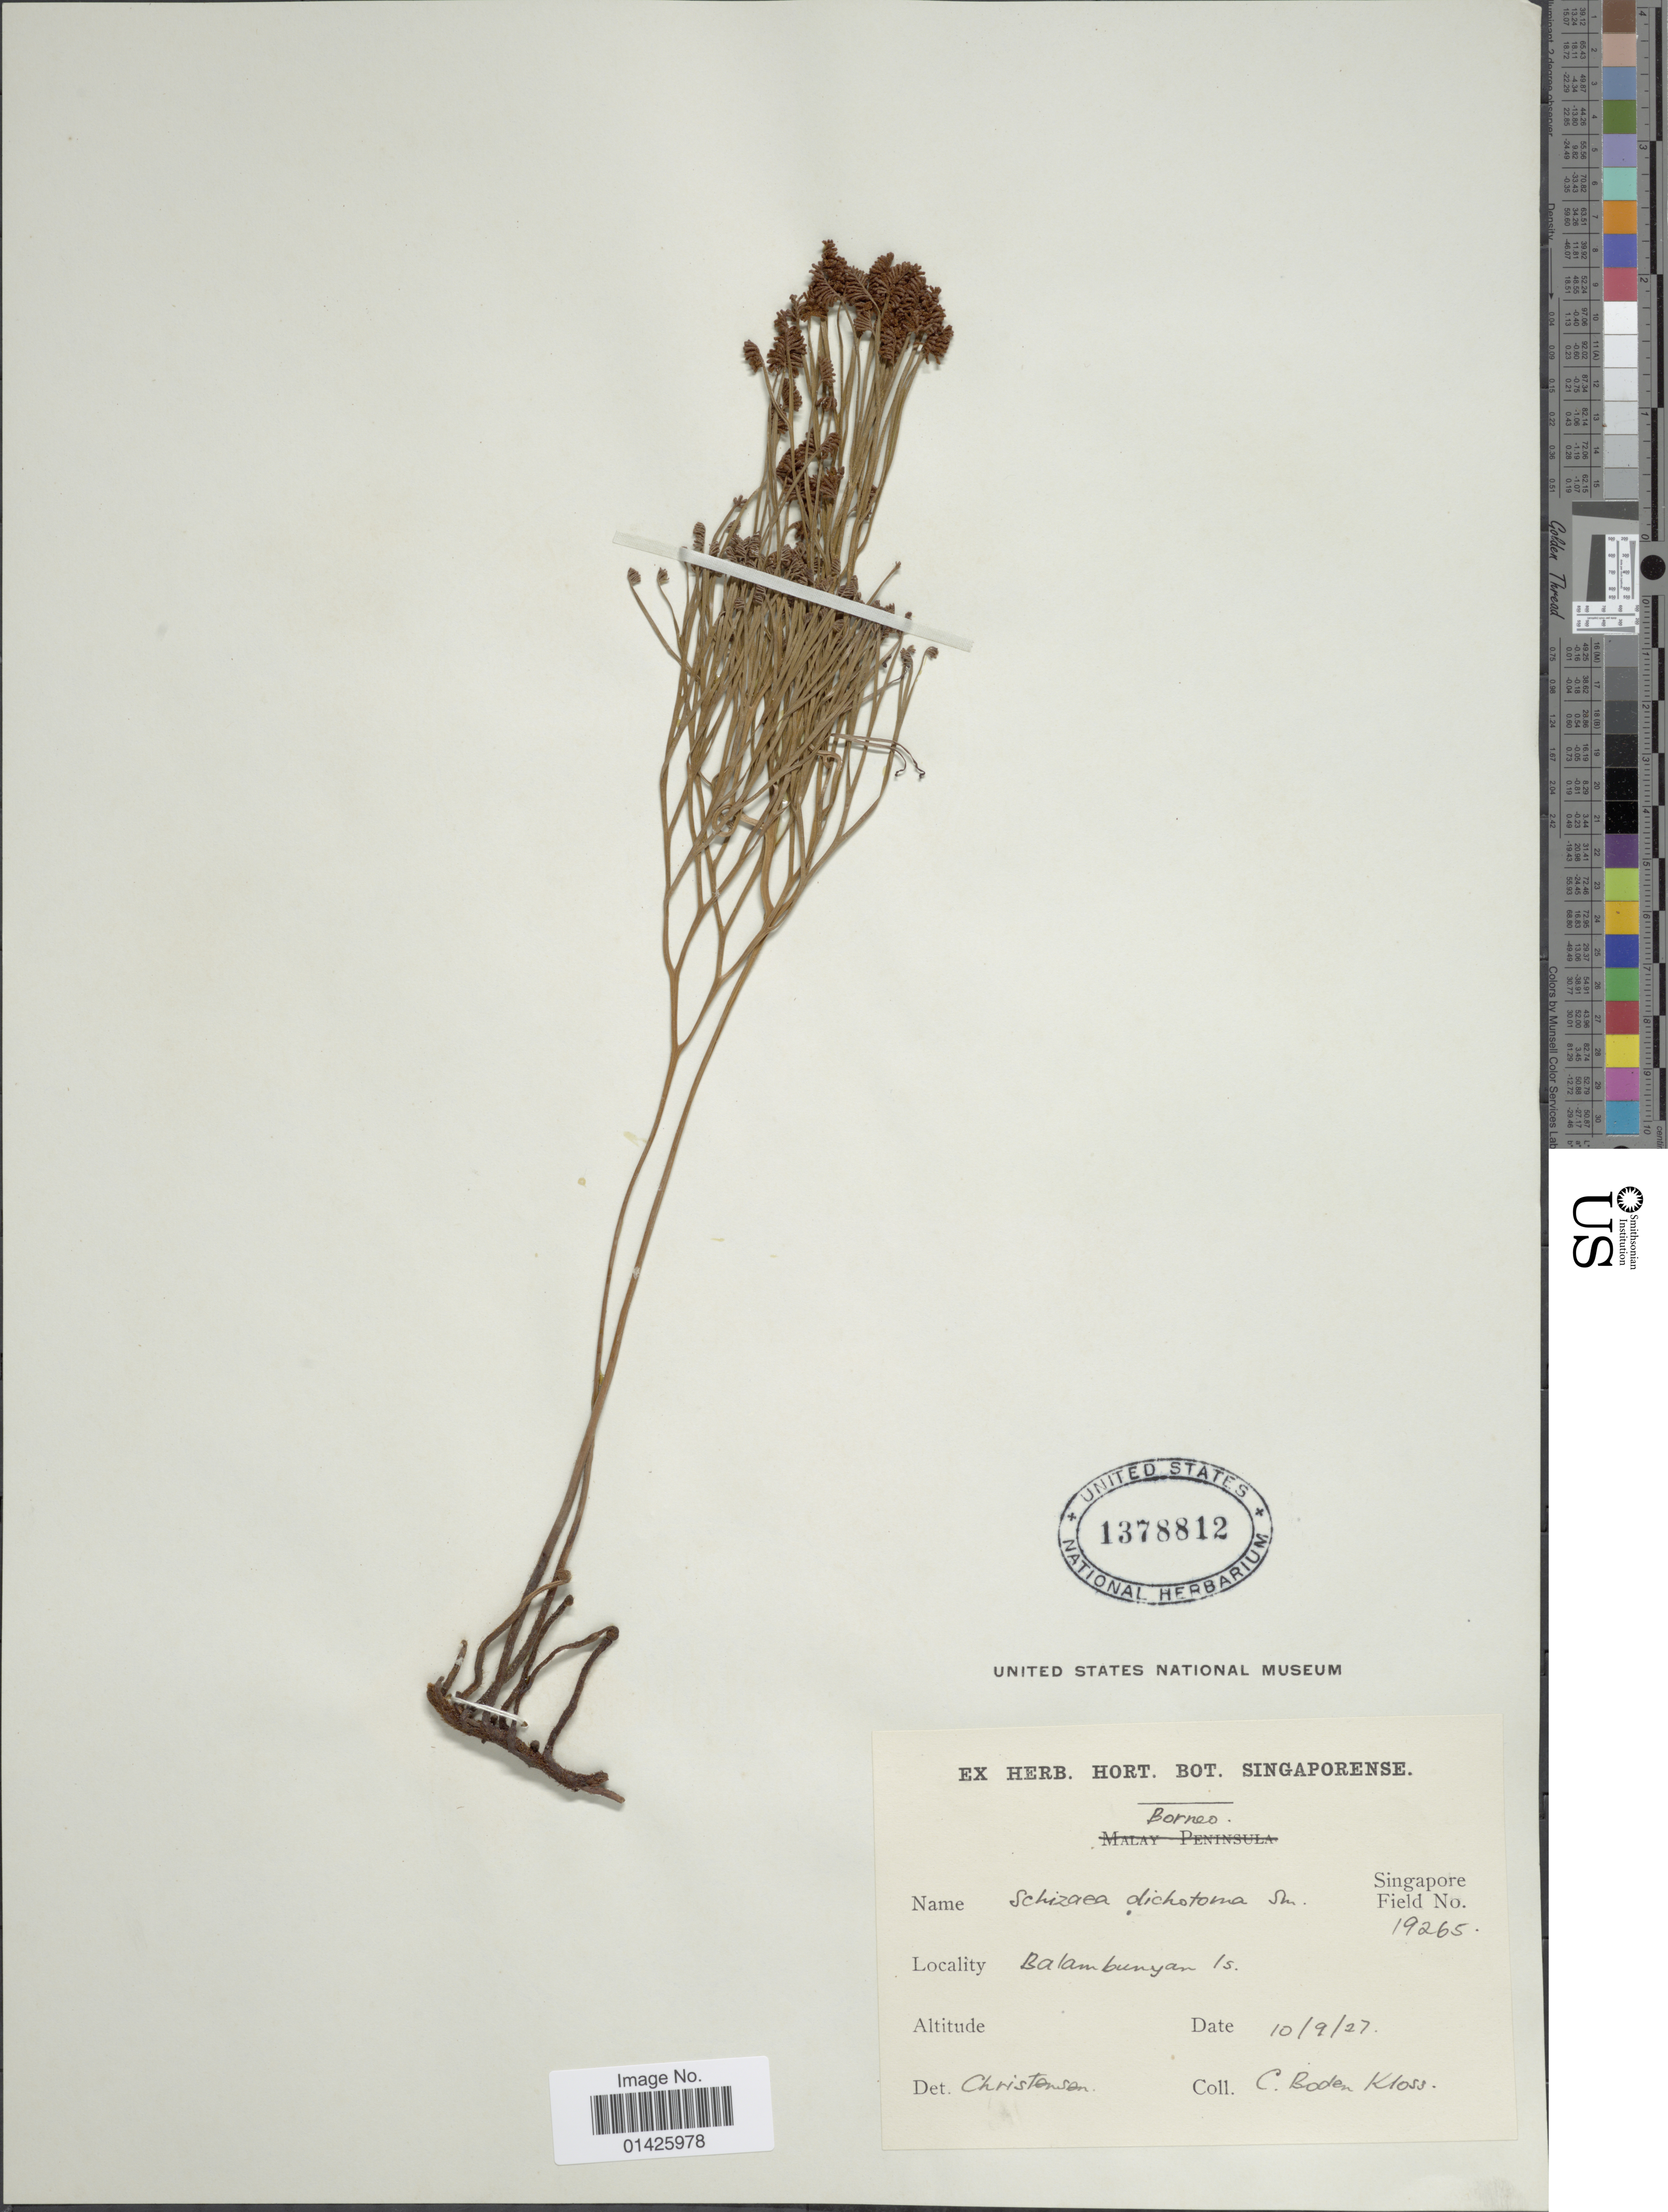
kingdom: Plantae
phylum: Tracheophyta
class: Polypodiopsida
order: Schizaeales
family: Schizaeaceae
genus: Schizaea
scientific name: Schizaea dichotoma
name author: (L.) J. Sm.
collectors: C. Boden-Kloss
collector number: Singapore Field 19265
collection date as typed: Transcribed d/m/y: 10/9/27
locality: Borneo, Balambunyan Isl. [interpreted]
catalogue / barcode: US 1378812